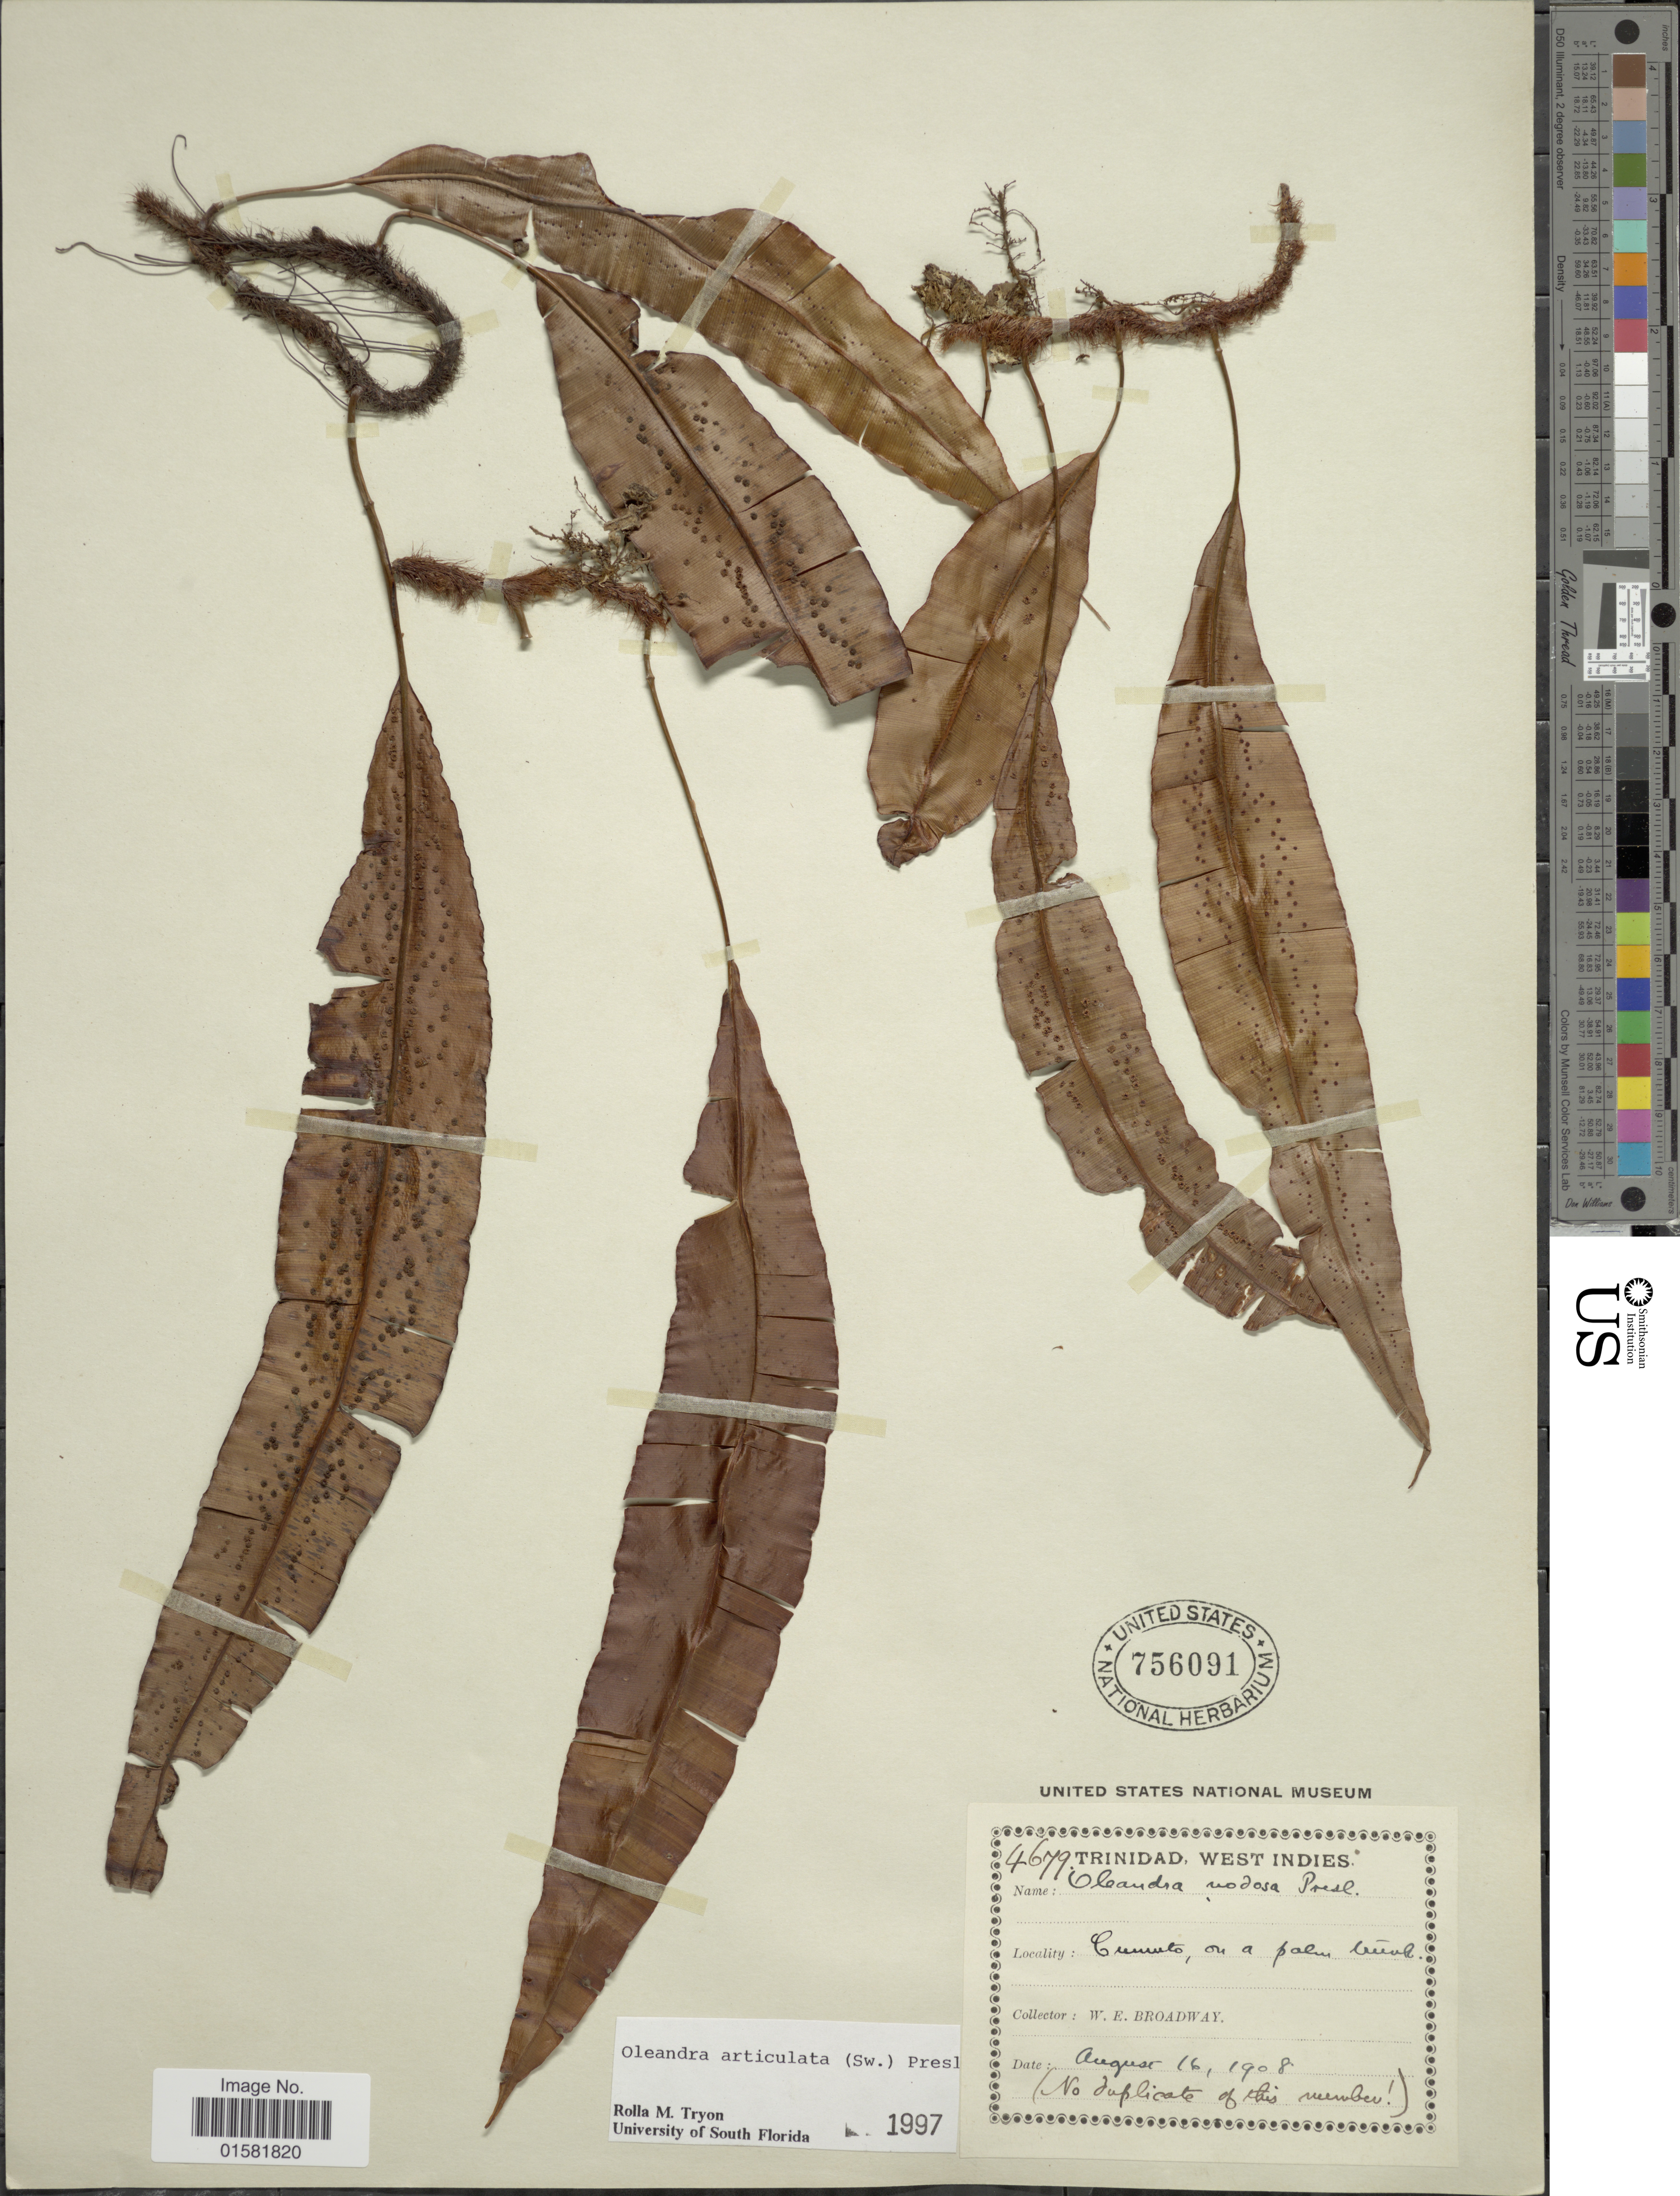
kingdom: Plantae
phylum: Tracheophyta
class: Polypodiopsida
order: Polypodiales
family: Oleandraceae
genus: Oleandra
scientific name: Oleandra articulata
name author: (Sw.) C. Presl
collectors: W. E. Broadway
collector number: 4679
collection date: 1908-08-16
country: Trinidad and Tobago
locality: Trinidad, West Indies, Cummento, on palm tree.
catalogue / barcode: US 756091